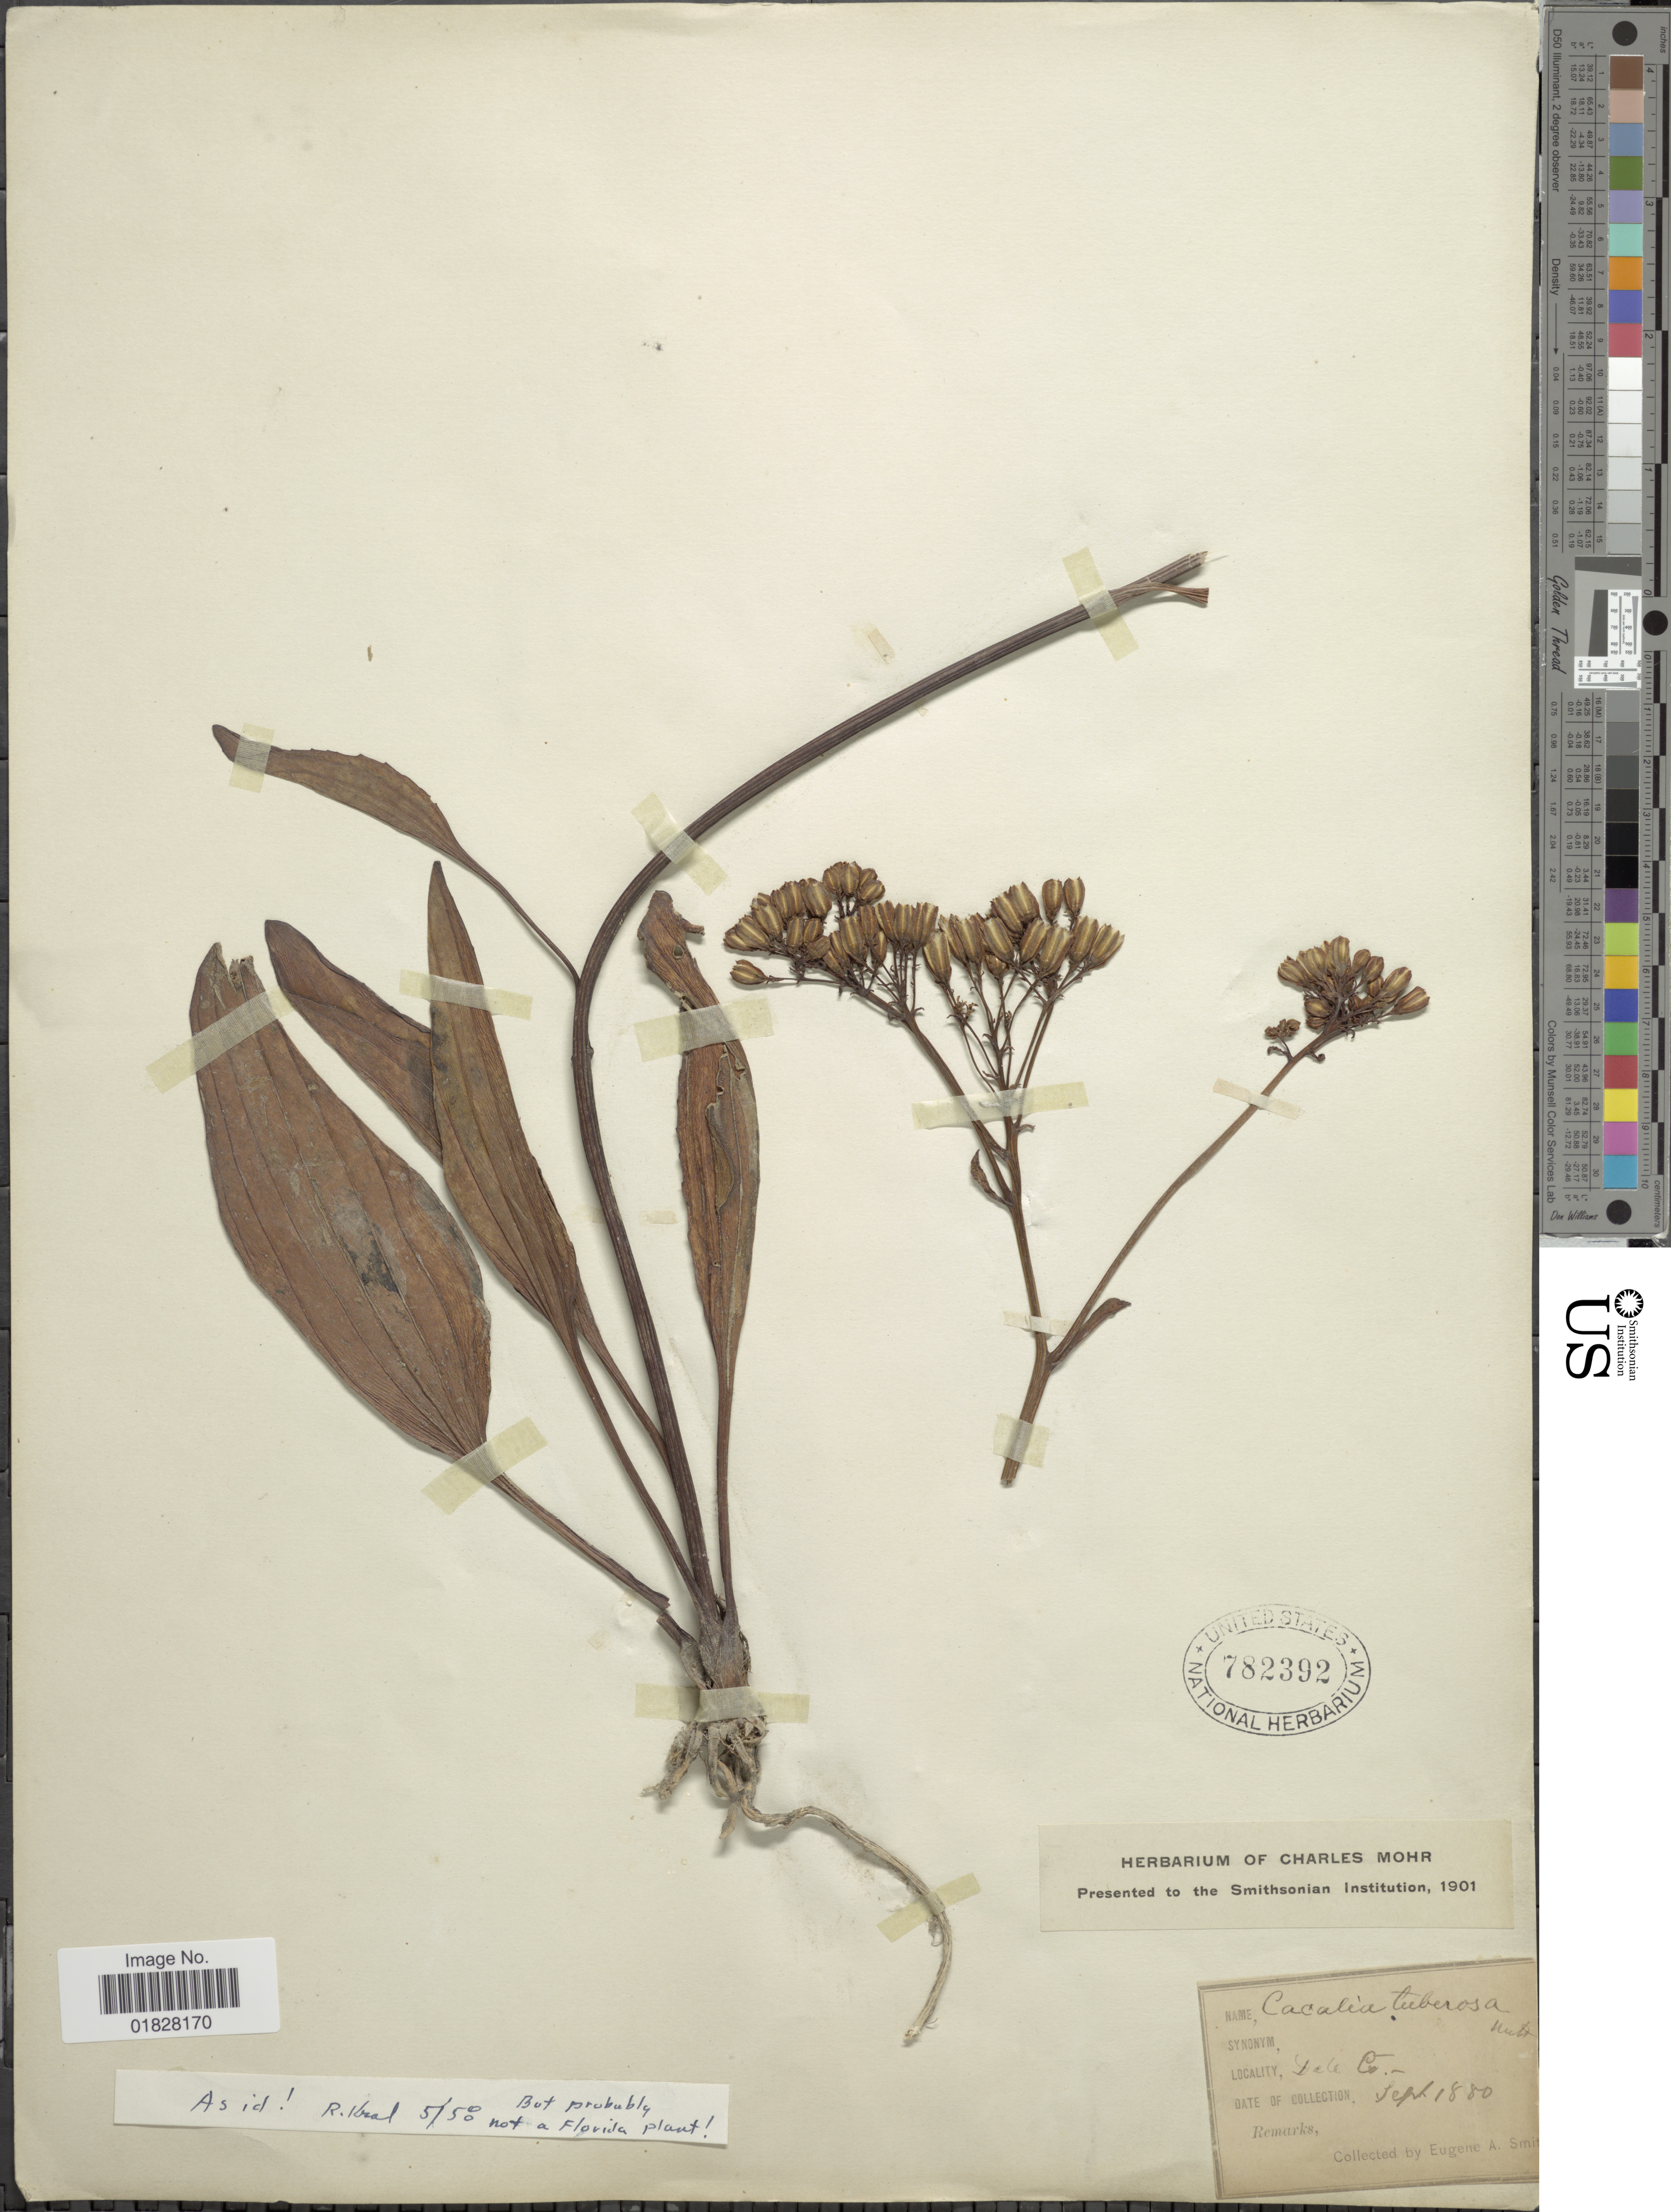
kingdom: Plantae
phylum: Tracheophyta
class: Magnoliopsida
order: Asterales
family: Asteraceae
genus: Arnoglossum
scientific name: Arnoglossum plantagineum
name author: Raf.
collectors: E. A. Smith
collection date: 1880-09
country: United States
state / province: Alabama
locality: Dale Co.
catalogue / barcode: US 782392